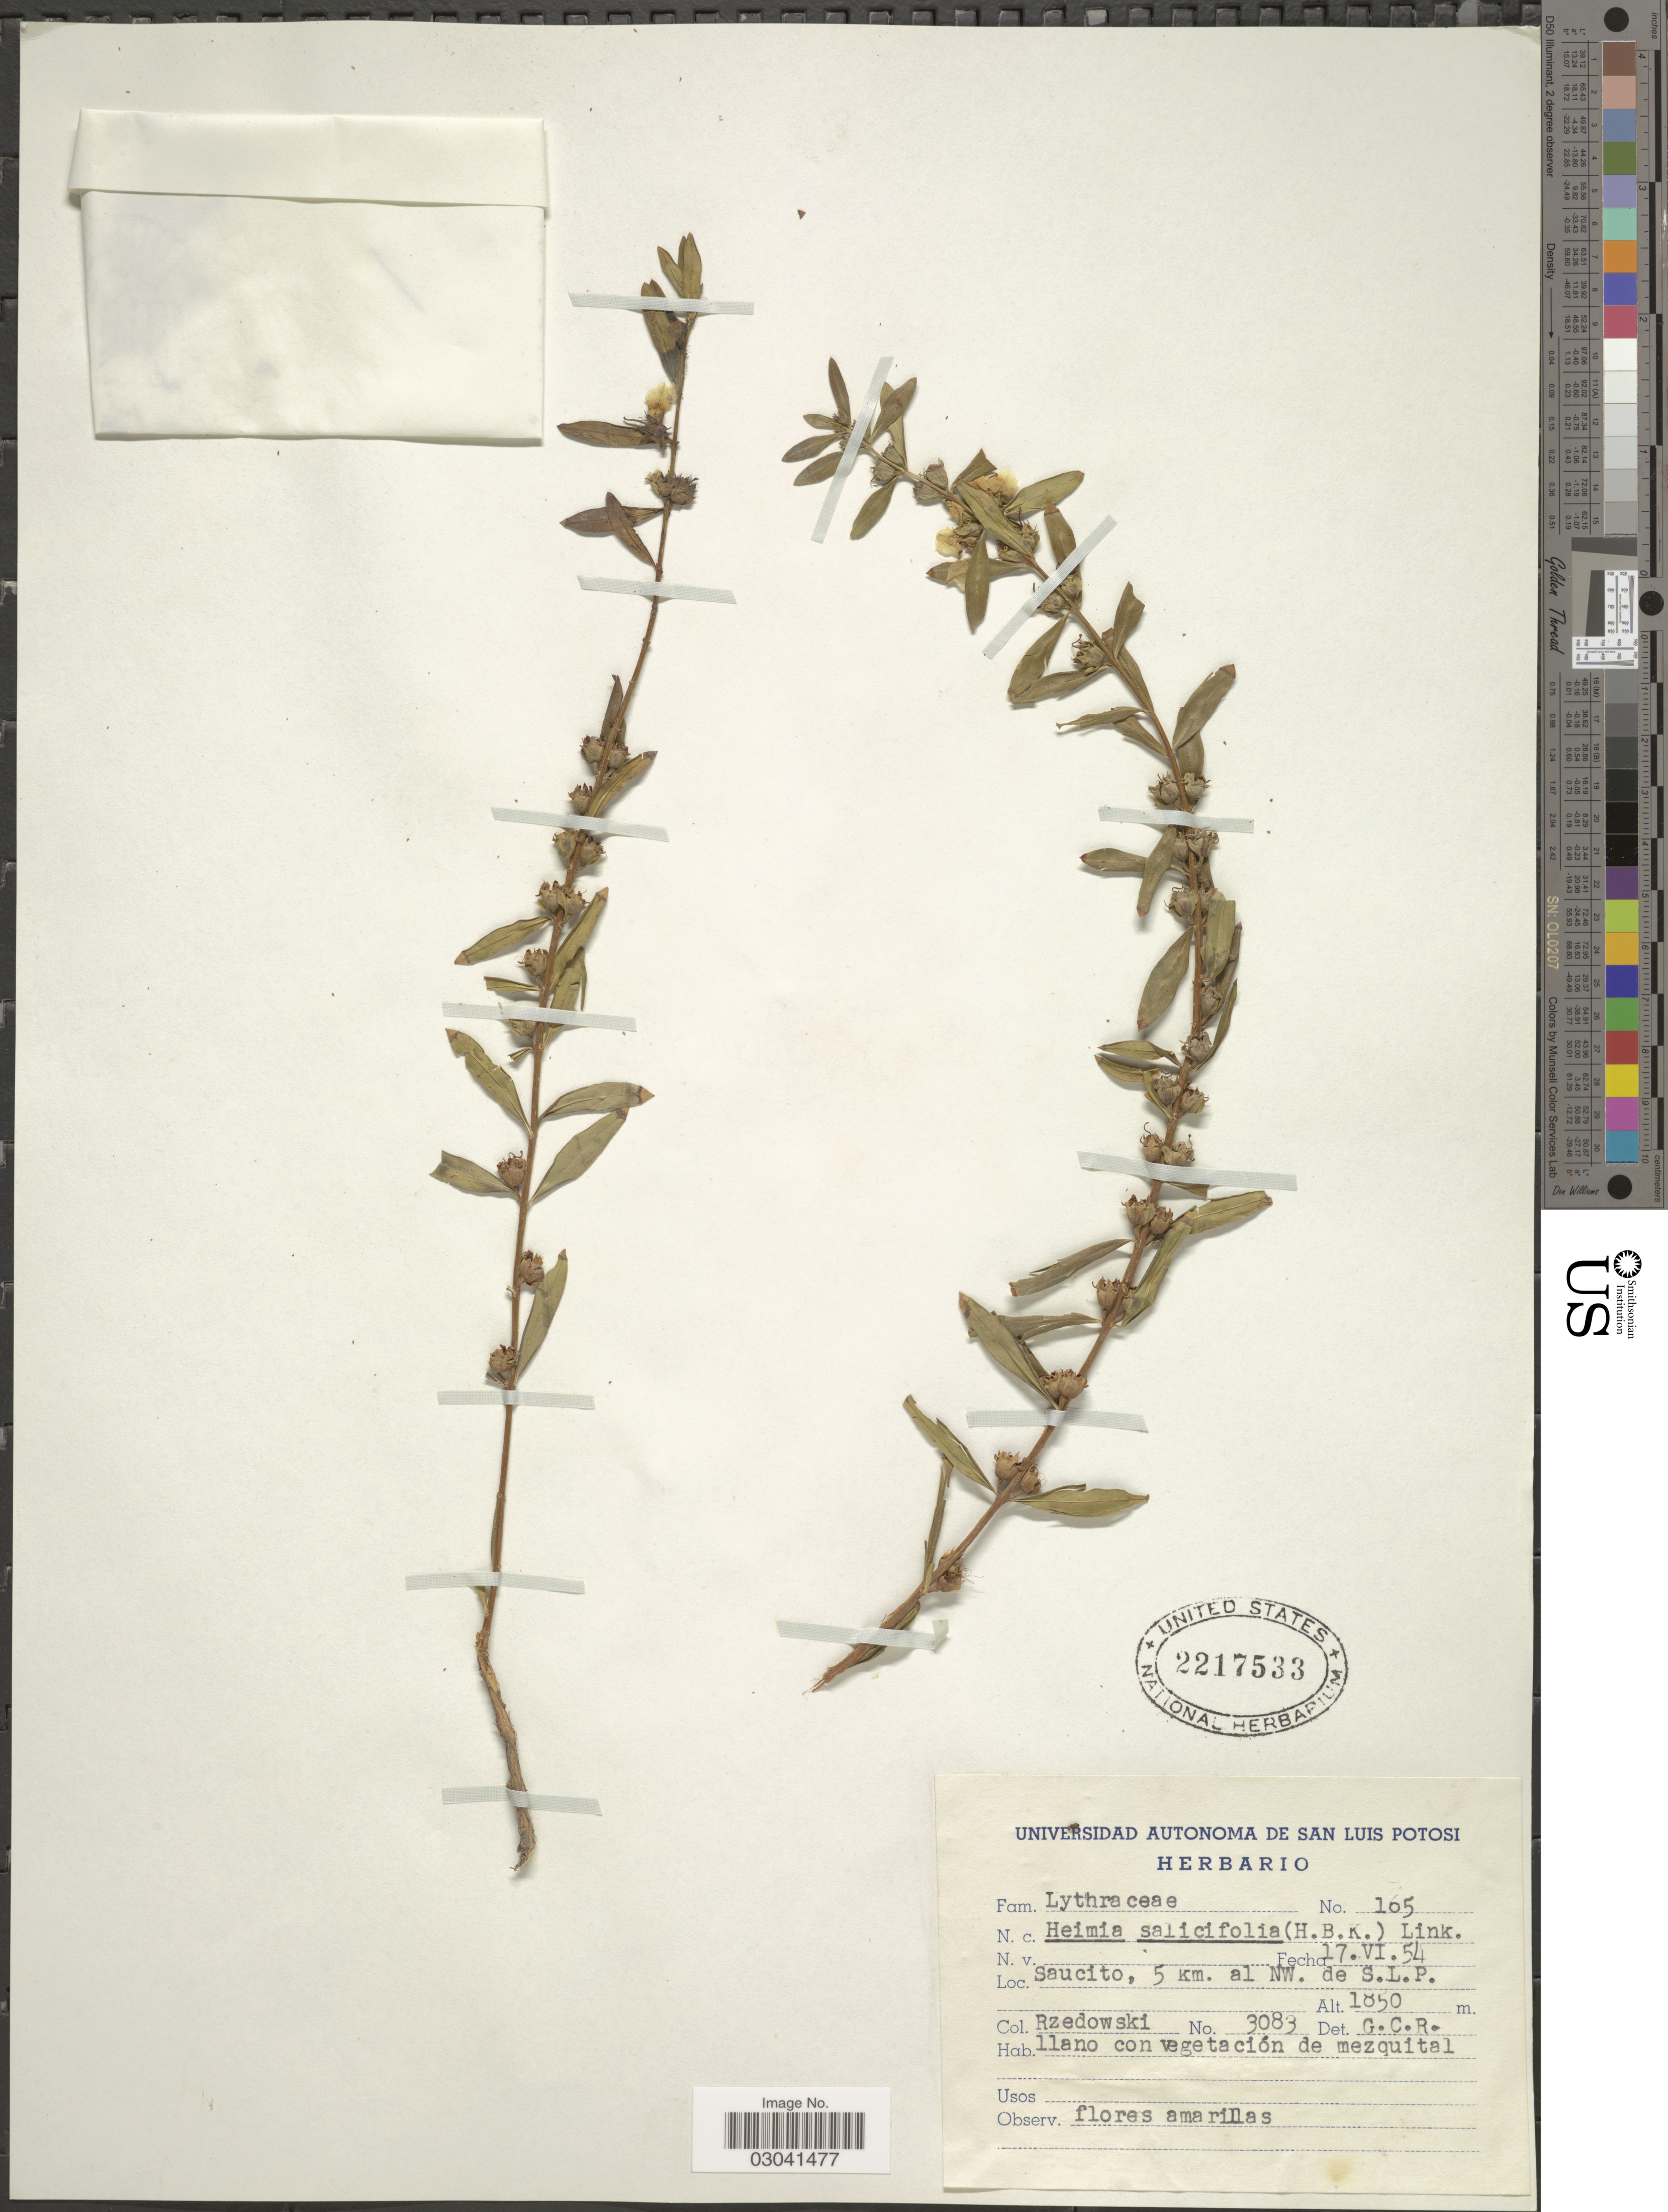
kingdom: Plantae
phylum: Tracheophyta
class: Magnoliopsida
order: Myrtales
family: Lythraceae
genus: Heimia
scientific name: Heimia salicifolia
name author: Link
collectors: Rzedowski, --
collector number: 3083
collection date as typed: Transcribed d/m/y: 17/6/54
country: Mexico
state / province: San Luis Potosí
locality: Saucito, 5 km al NW. de S.L.P.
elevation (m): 1850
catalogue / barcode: US 2217533